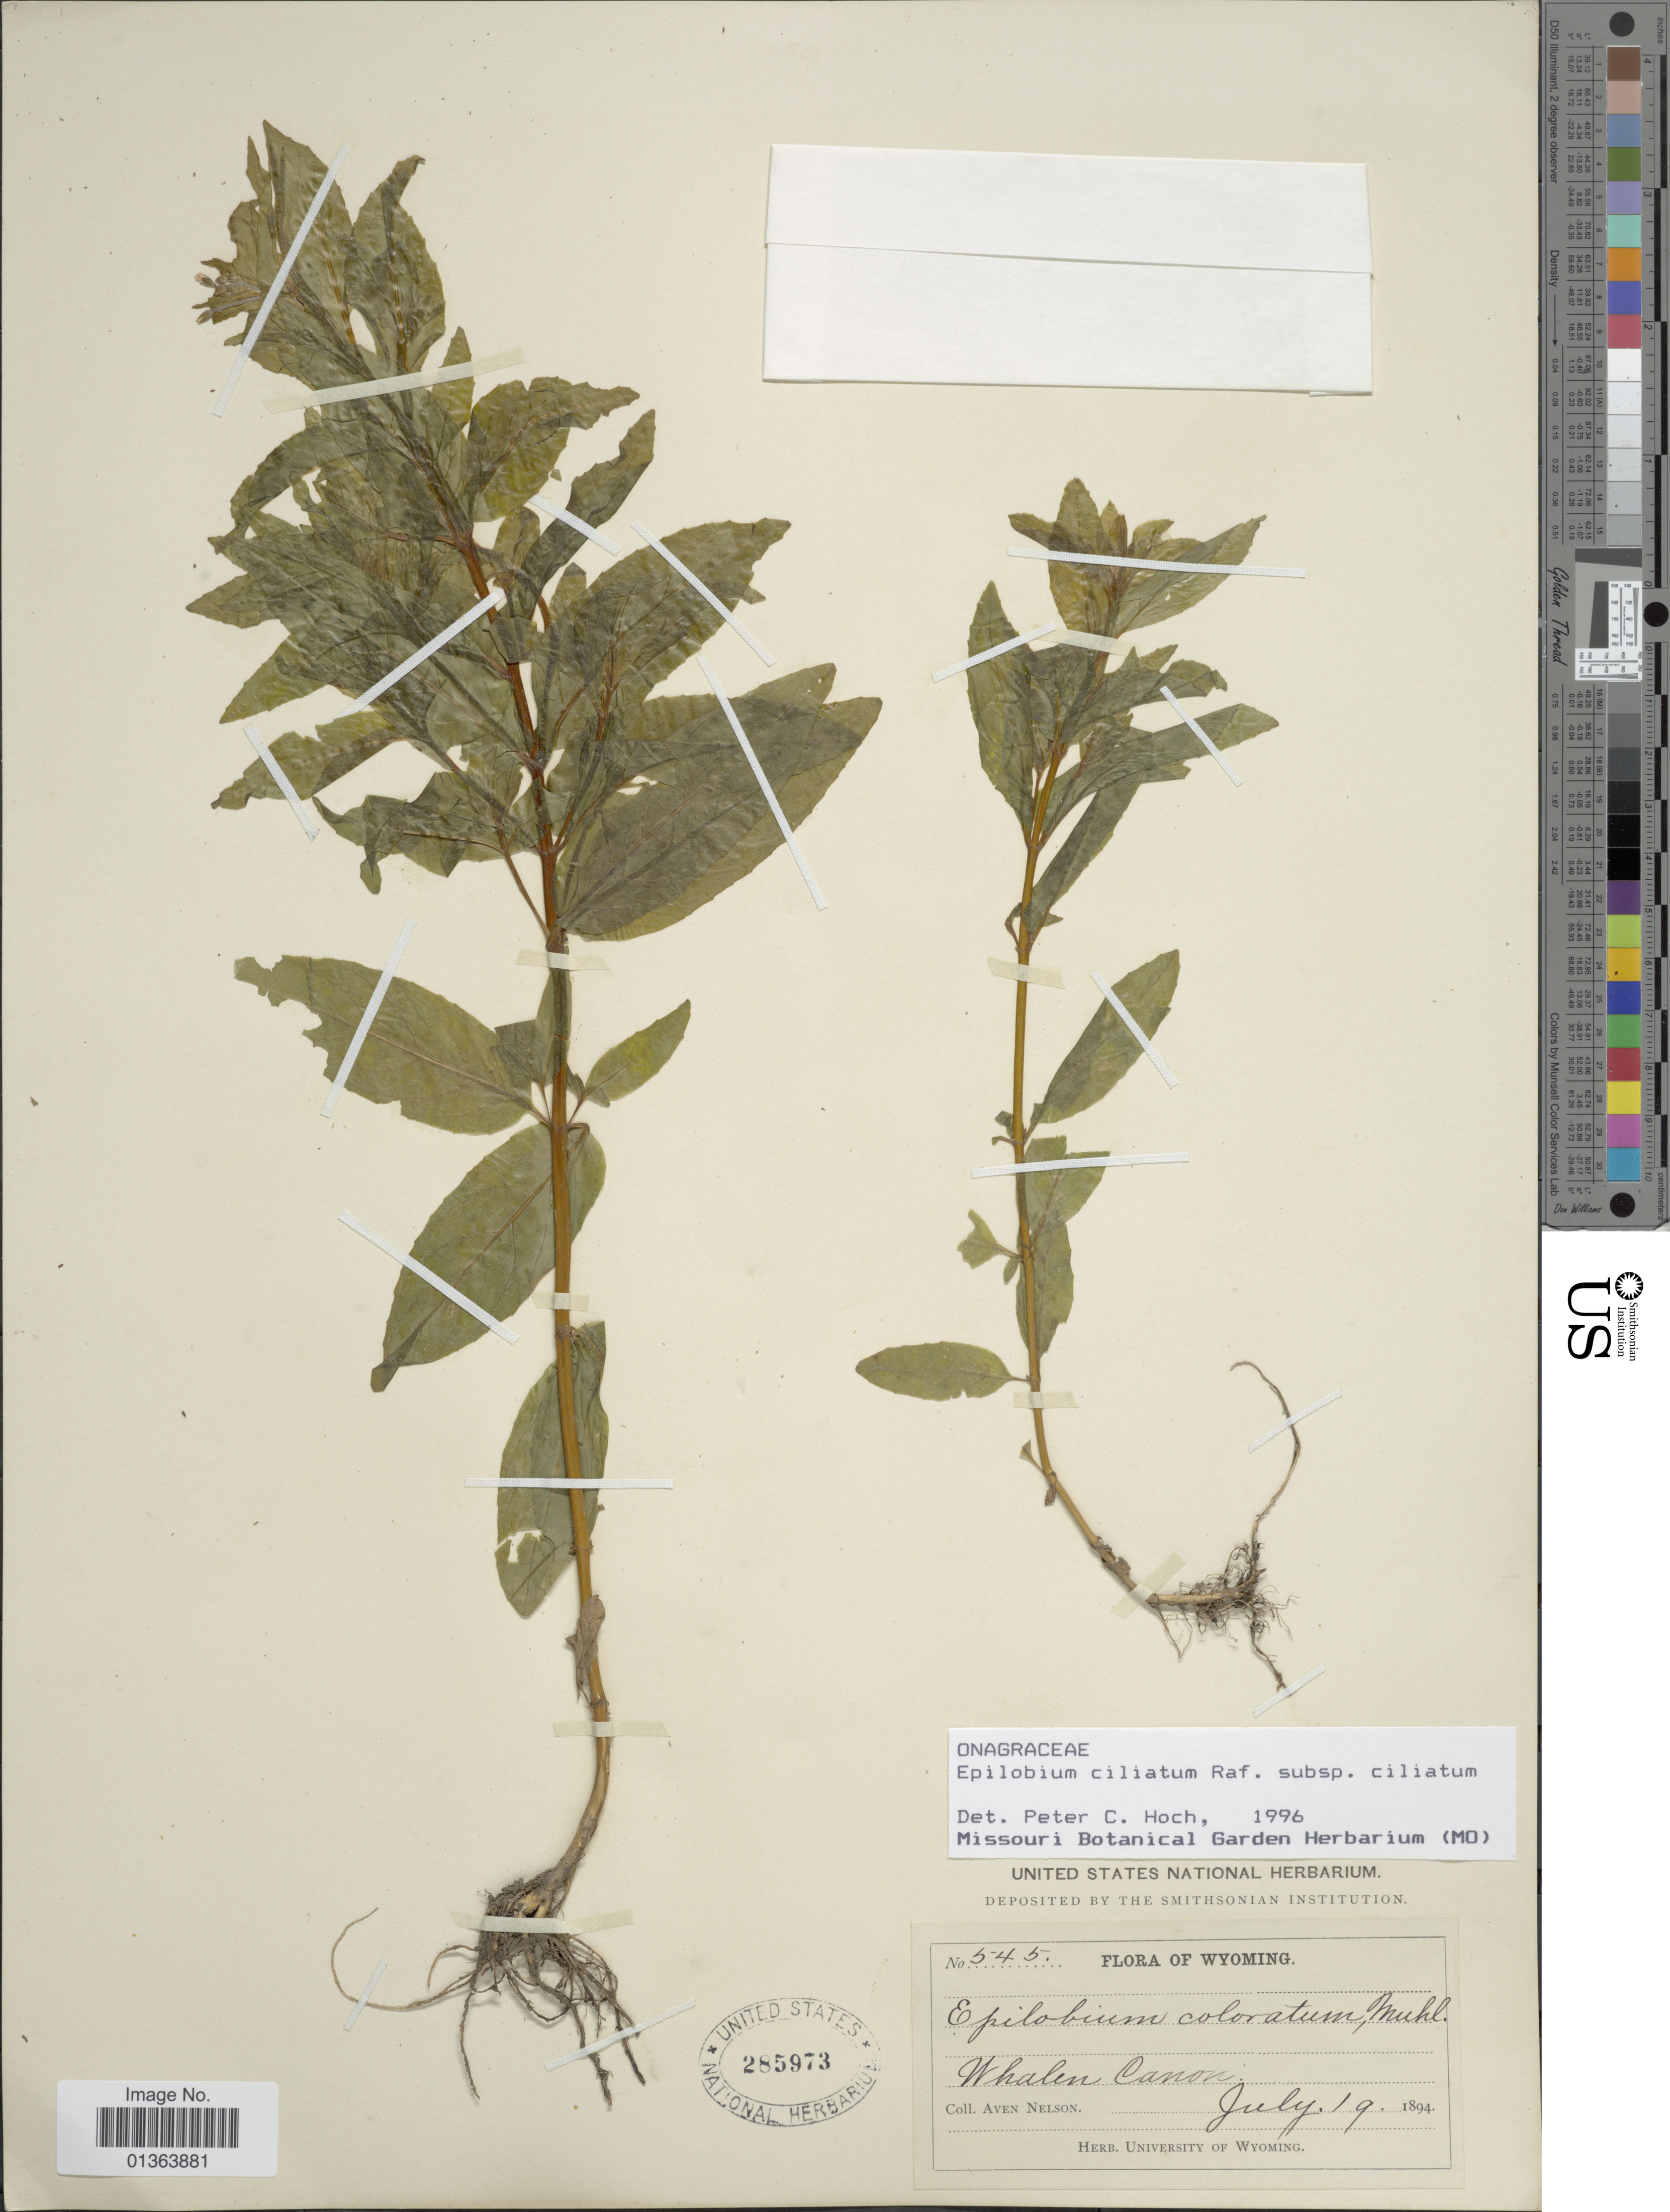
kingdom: Plantae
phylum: Tracheophyta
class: Magnoliopsida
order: Myrtales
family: Onagraceae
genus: Epilobium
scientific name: Epilobium ciliatum subsp. ciliatum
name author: Raf.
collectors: A. Nelson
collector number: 545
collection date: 1894-07-19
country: United States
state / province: Wyoming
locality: Whalen Canon.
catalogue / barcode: US 285973